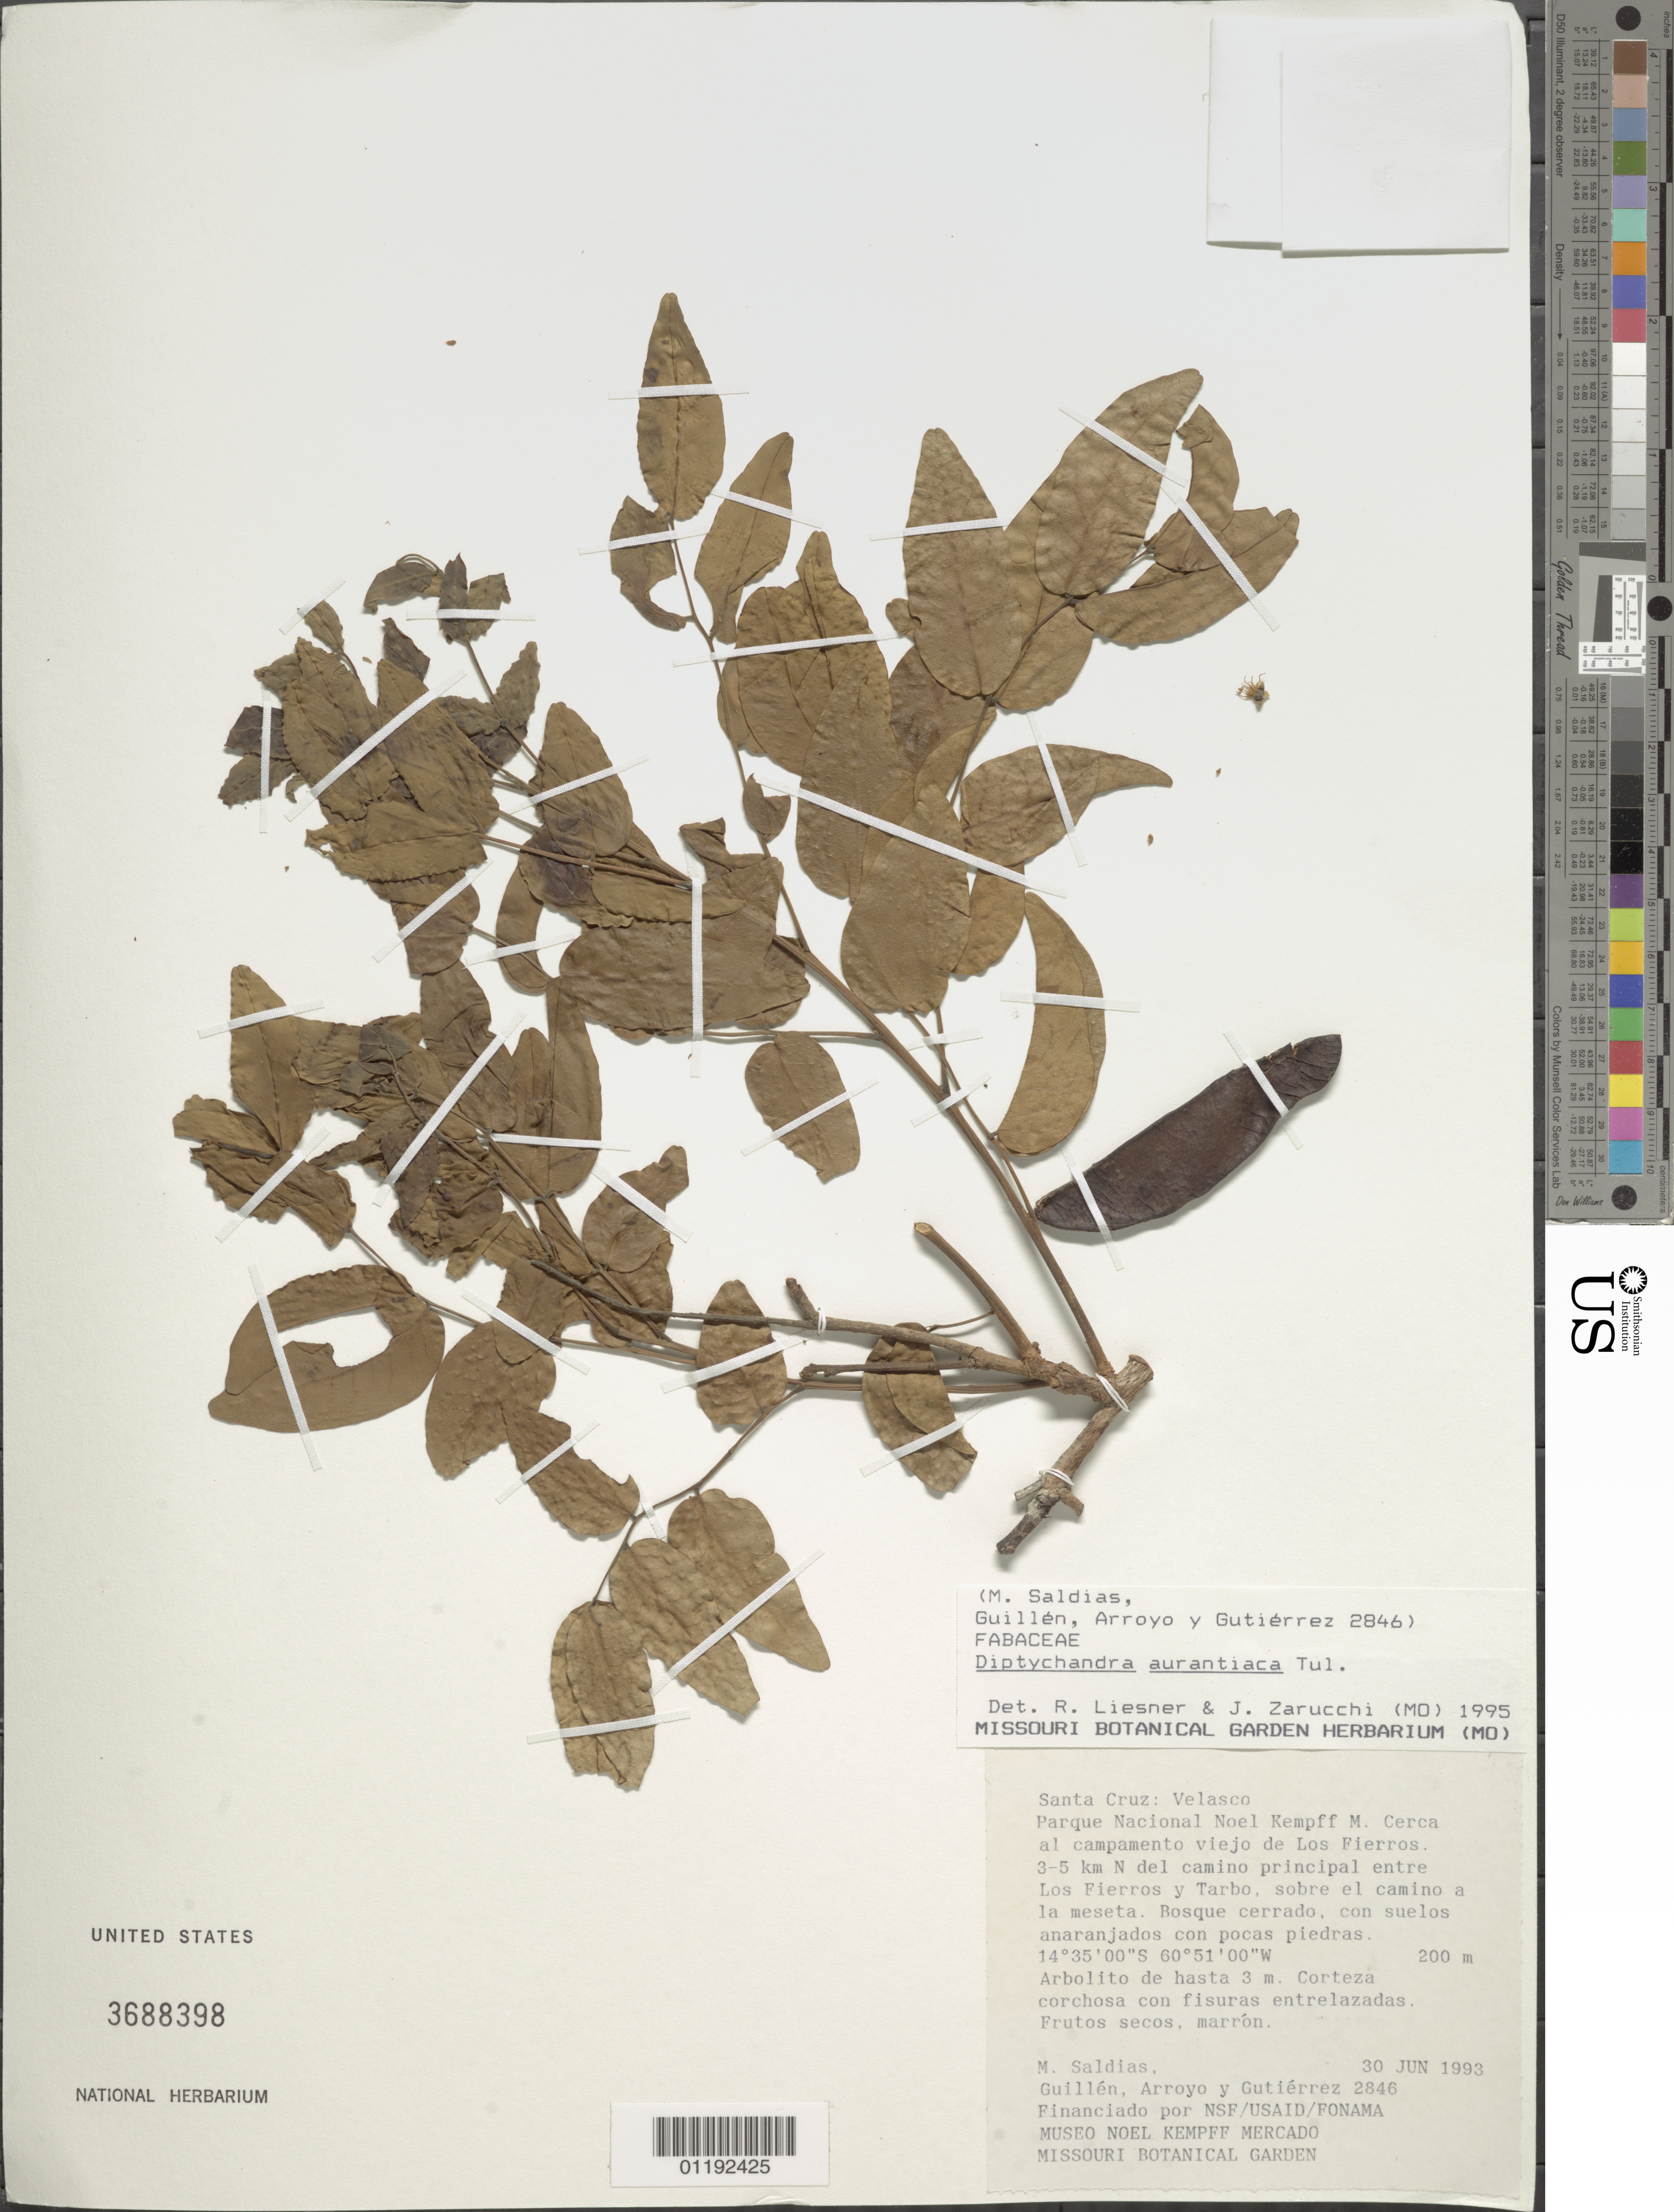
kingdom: Plantae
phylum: Tracheophyta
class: Magnoliopsida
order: Fabales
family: Fabaceae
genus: Diptychandra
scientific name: Diptychandra aurantiaca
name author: (Mart.) Tul.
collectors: M. Saldias P. & et al.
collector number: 2846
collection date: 1993-06-30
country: Bolivia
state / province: Santa Cruz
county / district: Velasco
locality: Velasco, Parque Nac. Noel Kempff M.LosFierros.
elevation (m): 200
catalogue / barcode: US 3688398